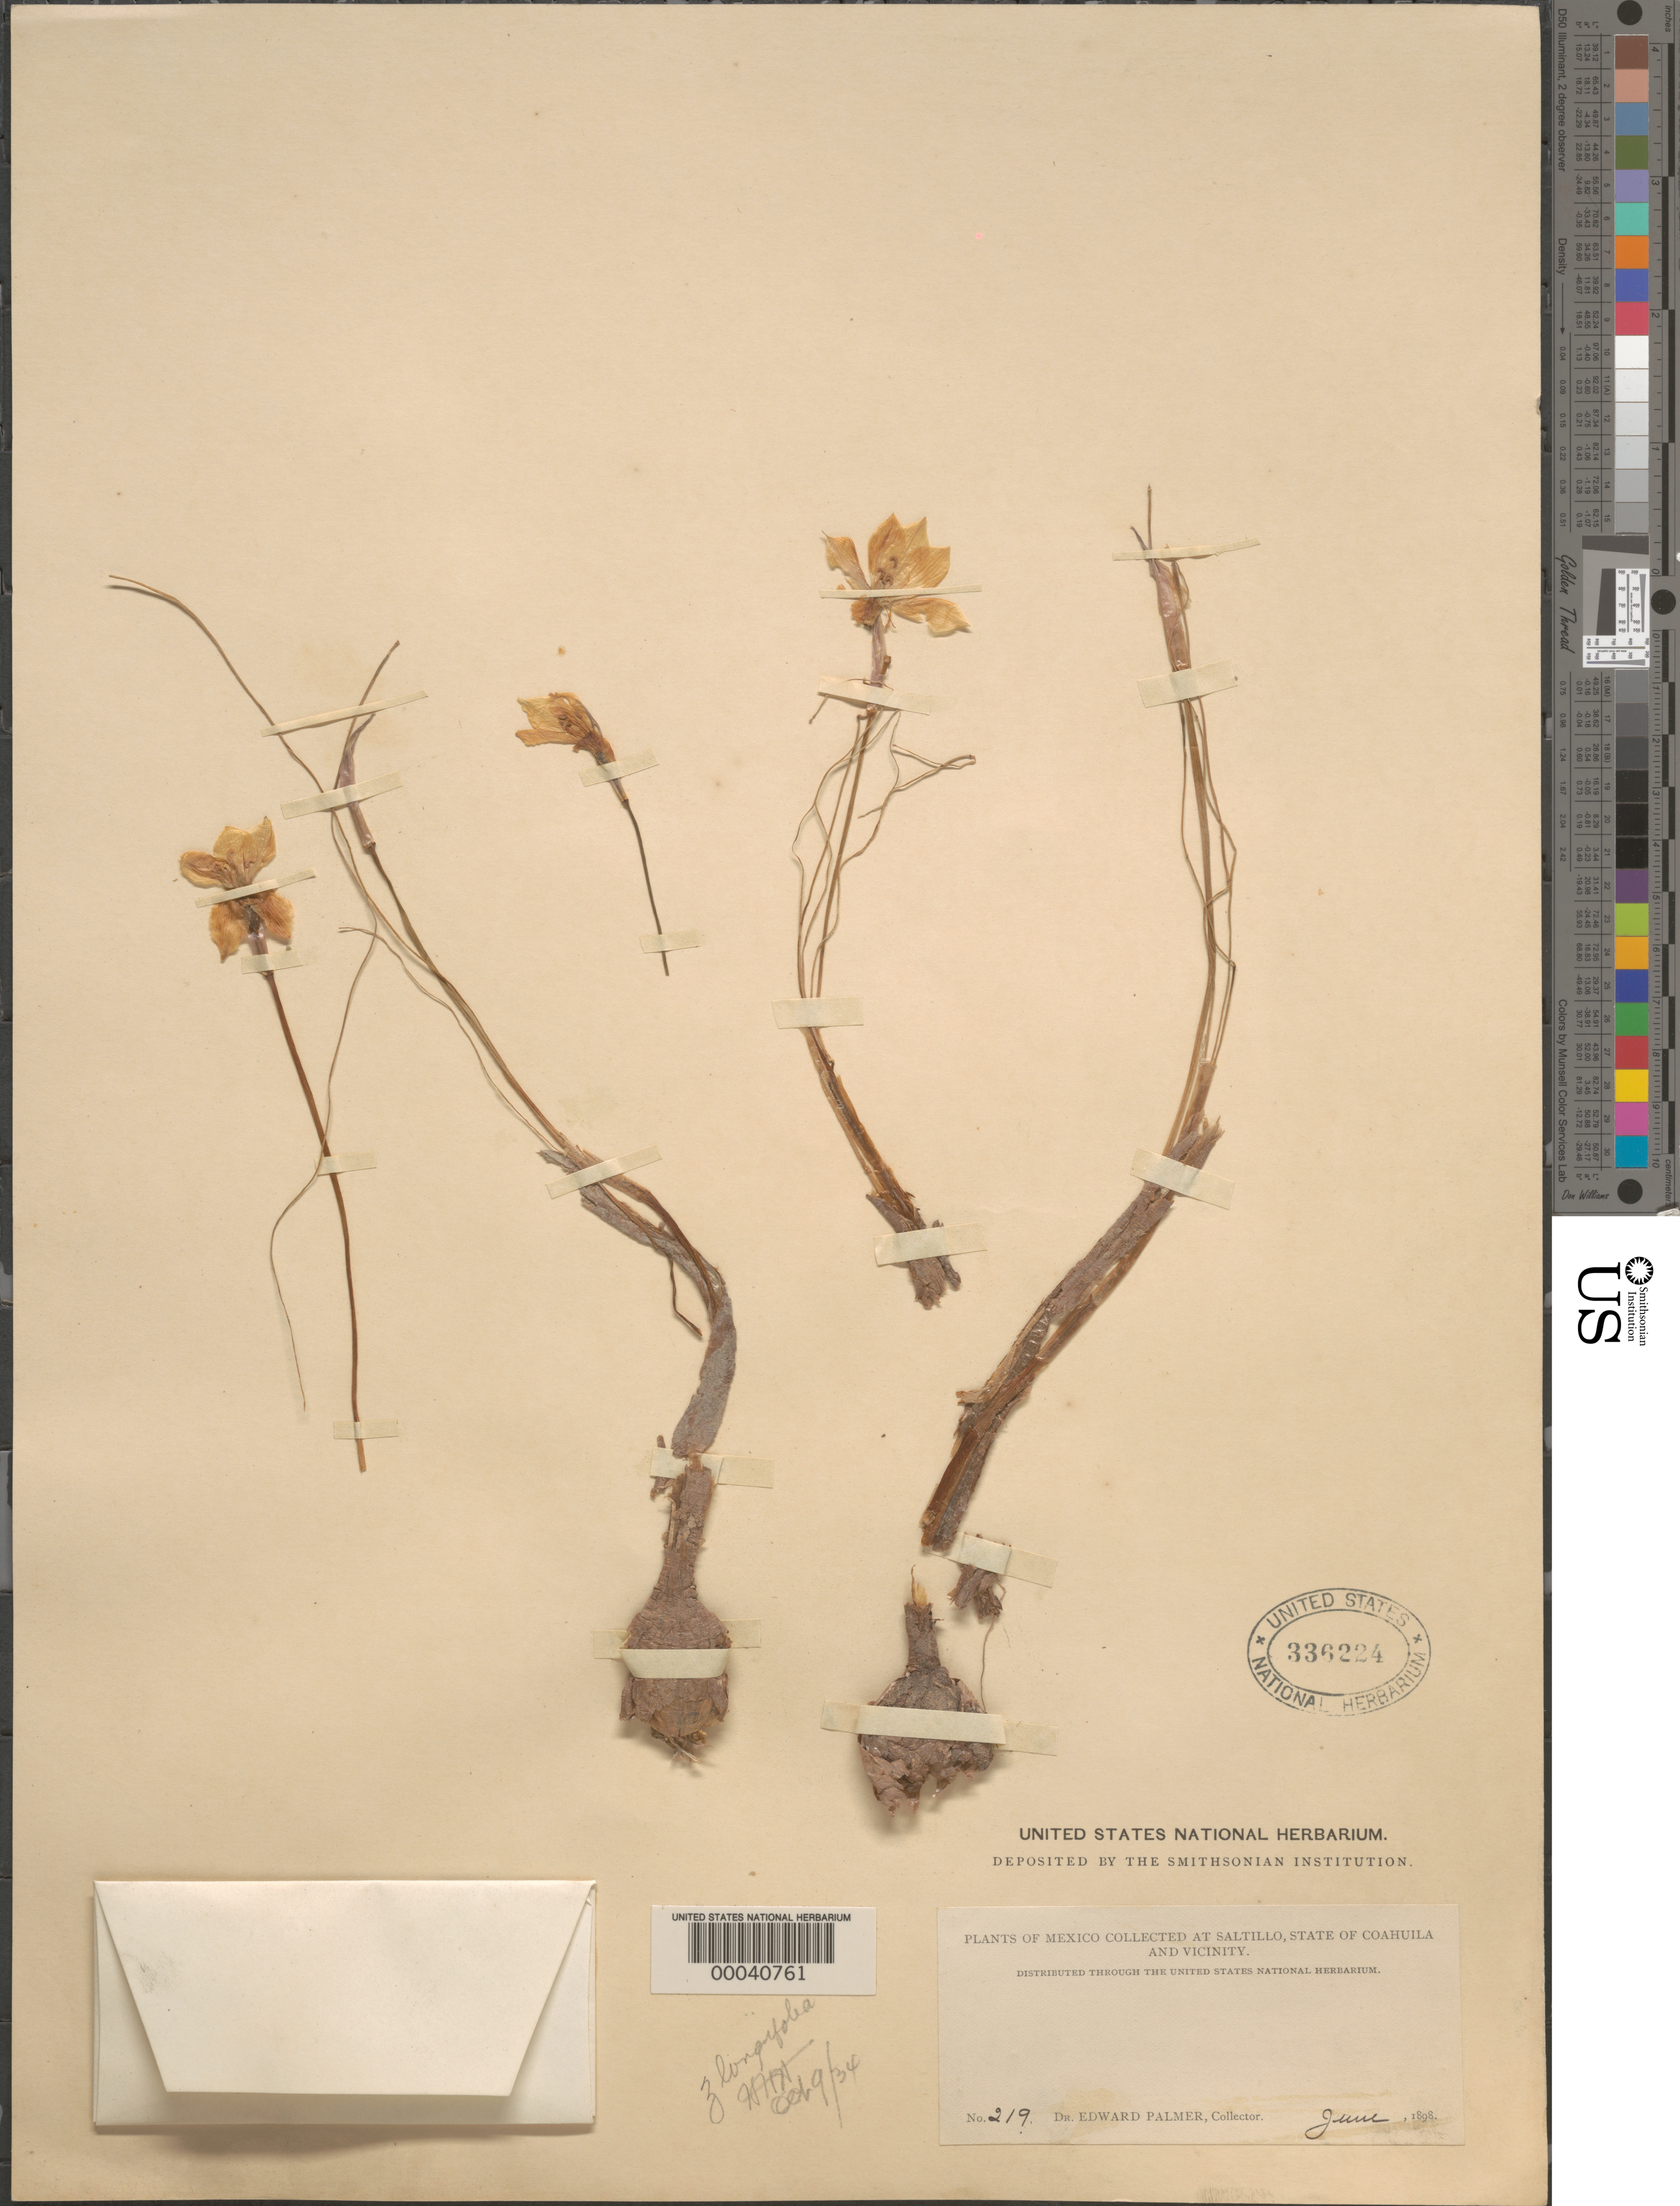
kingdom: Plantae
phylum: Tracheophyta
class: Liliopsida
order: Asparagales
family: Amaryllidaceae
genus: Zephyranthes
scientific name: Zephyranthes longifolia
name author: Hemsl.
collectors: E. Palmer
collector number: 219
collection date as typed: Jun 1898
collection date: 1898-06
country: Mexico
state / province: Coahuila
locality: Vicinity of Saltillo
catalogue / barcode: US 336224